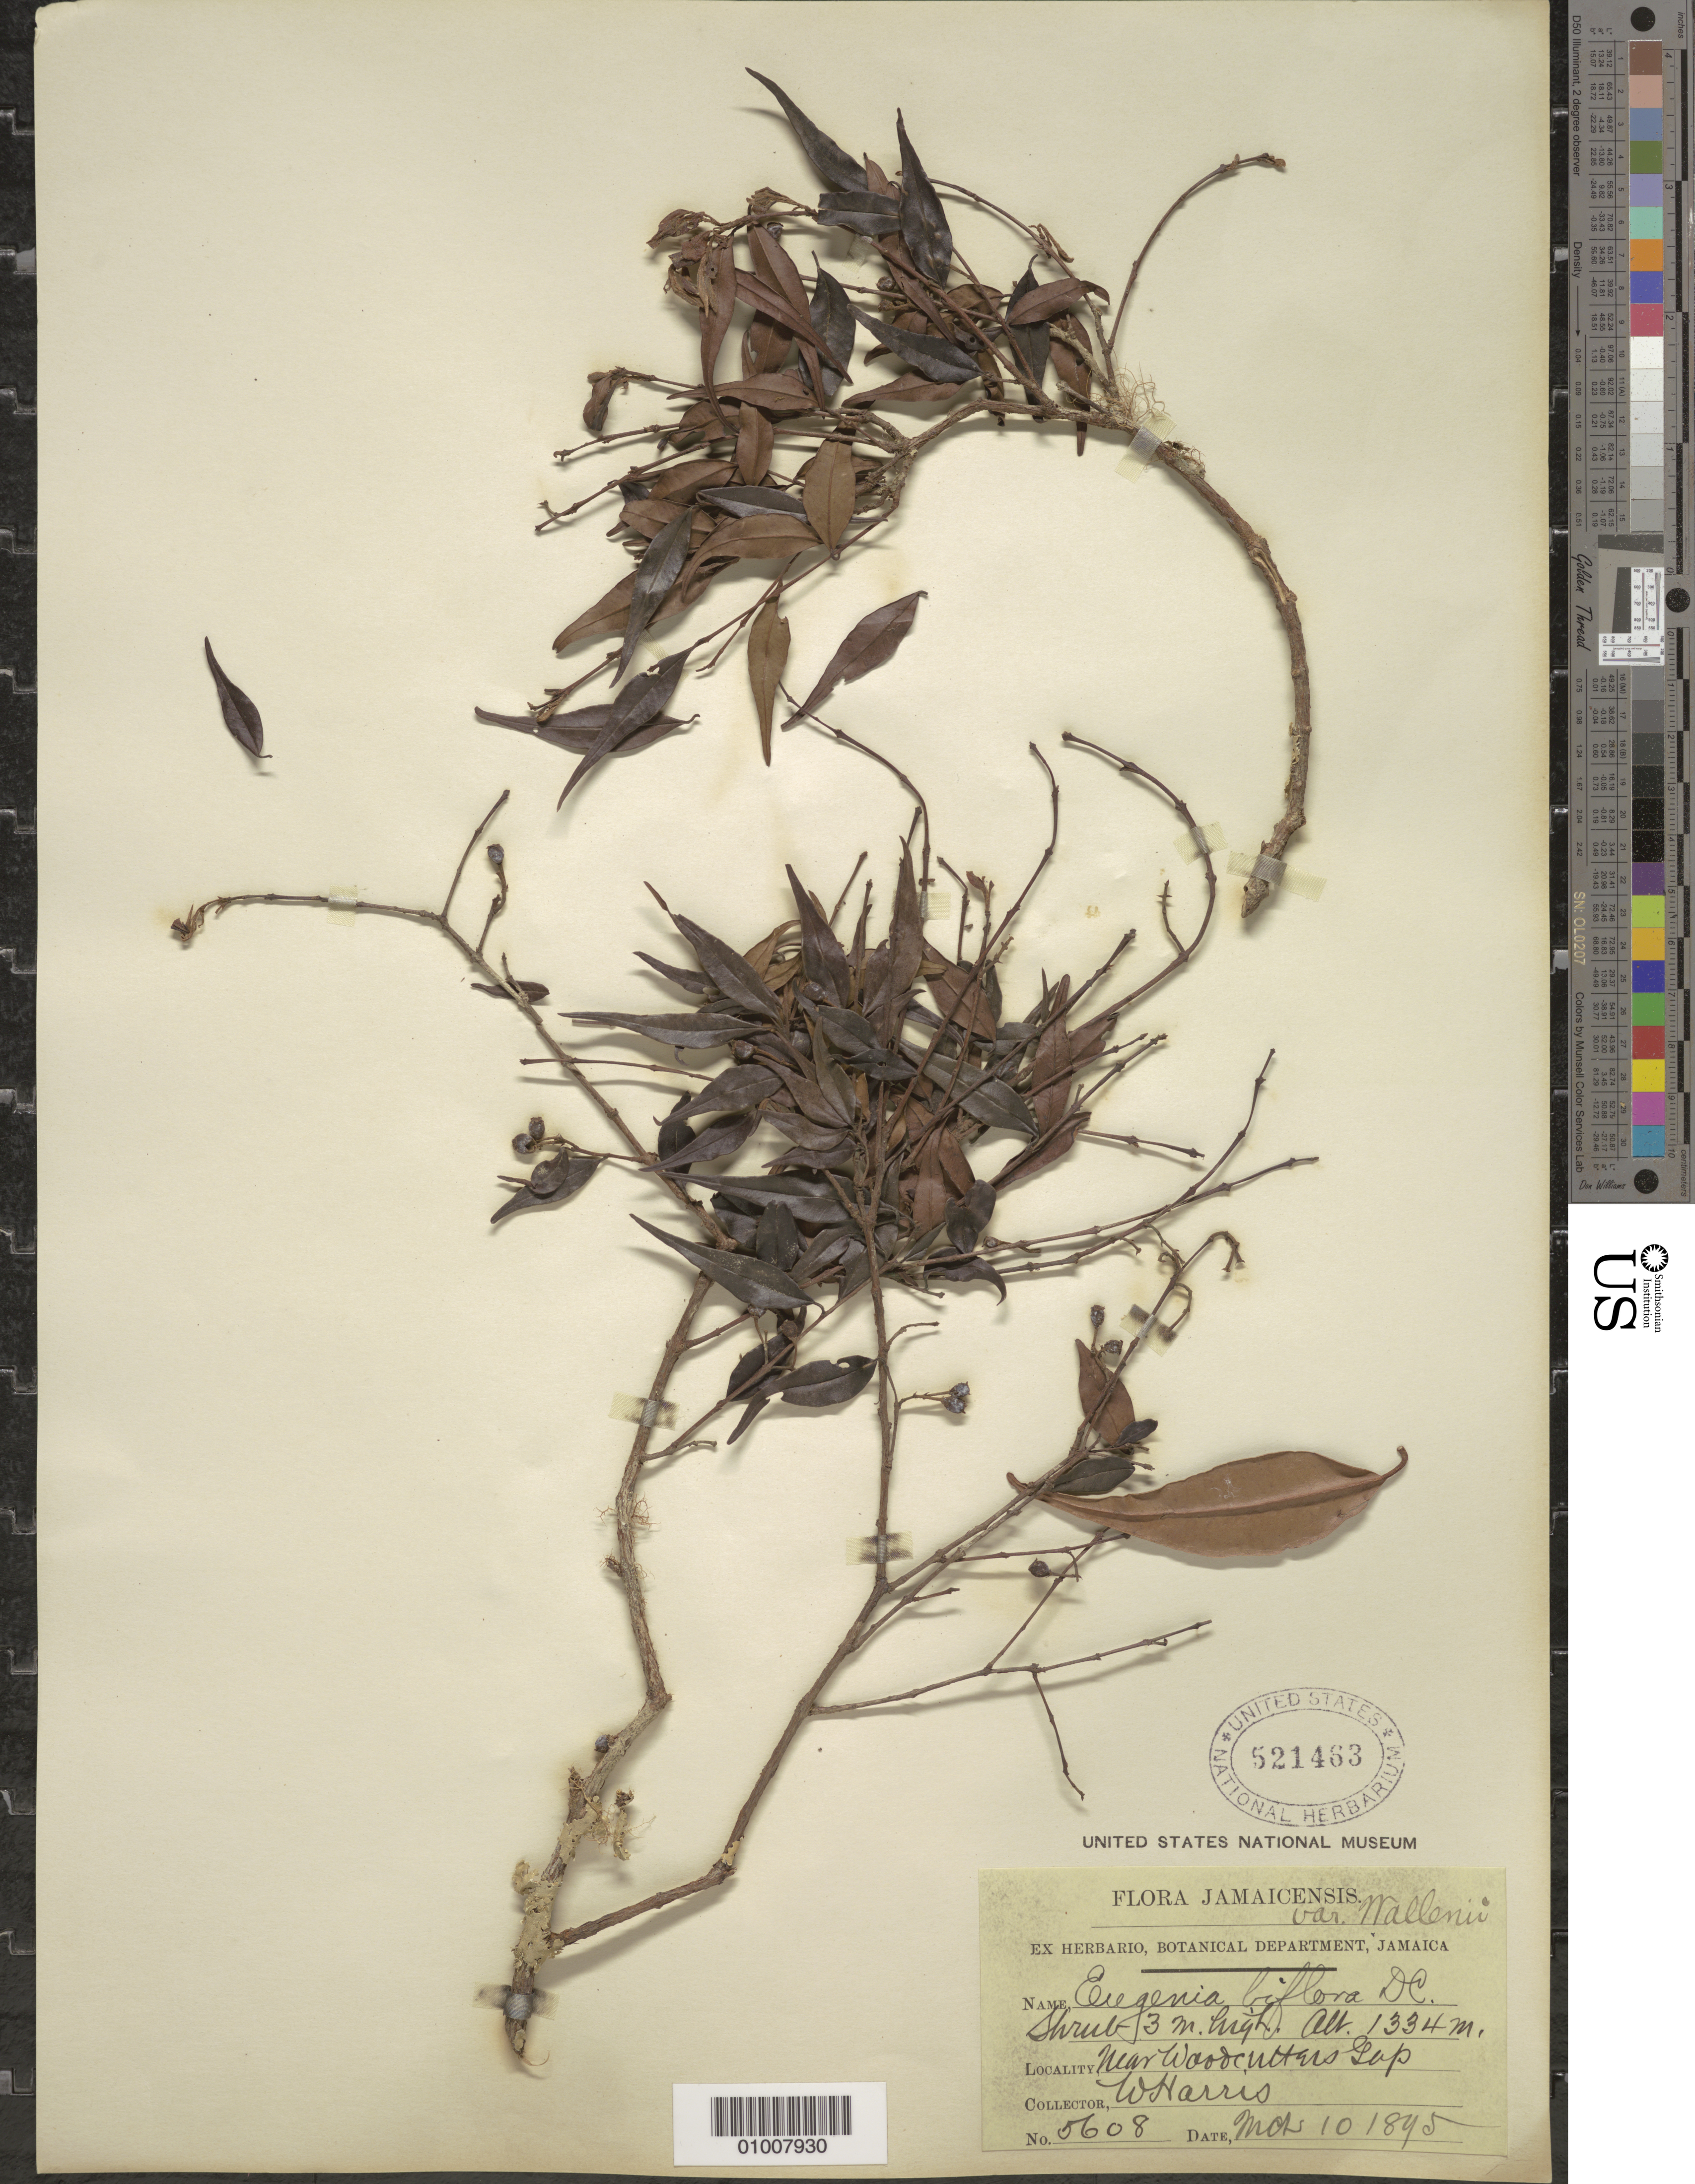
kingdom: Plantae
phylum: Tracheophyta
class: Magnoliopsida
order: Myrtales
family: Myrtaceae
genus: Eugenia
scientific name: Eugenia biflora var. wallenii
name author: (Macfad.) Krug & Urb.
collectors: W. Harris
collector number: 5608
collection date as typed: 10 Mar 1895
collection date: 1895-03-10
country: Jamaica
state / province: Saint Andrew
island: Jamaica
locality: Near Woodcutters Gap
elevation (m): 1334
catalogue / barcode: US 521463